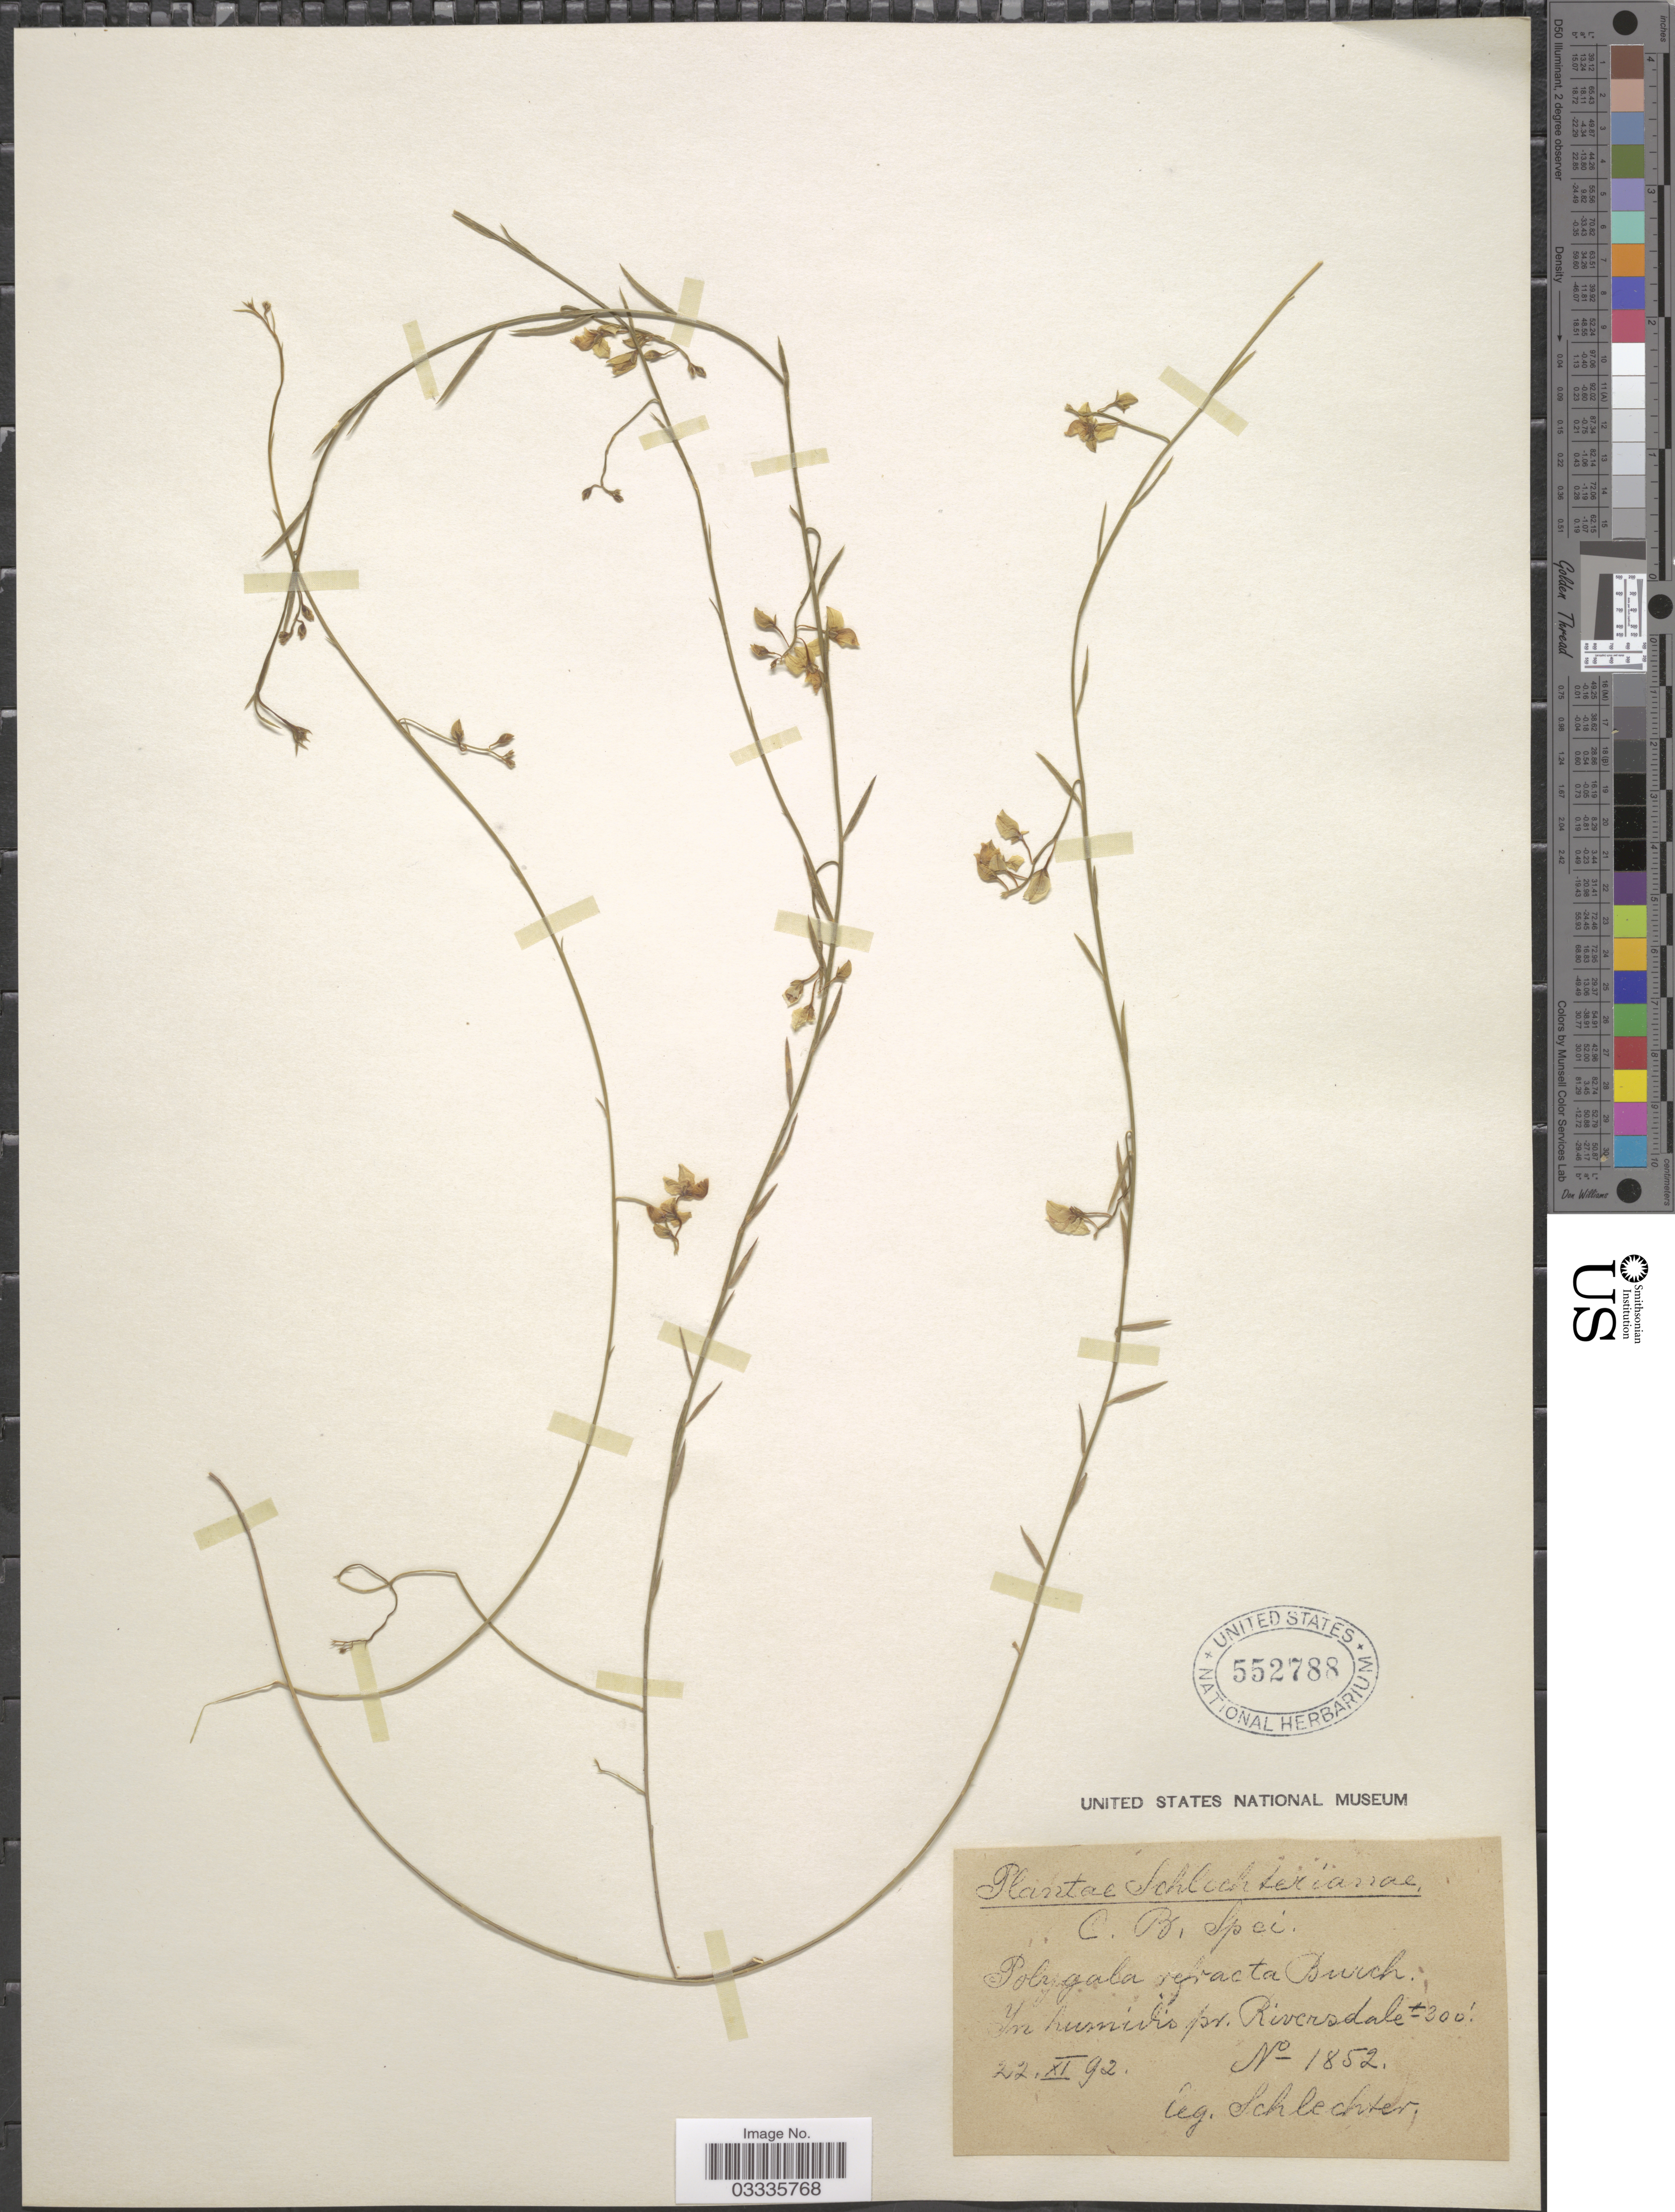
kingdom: Plantae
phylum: Tracheophyta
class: Magnoliopsida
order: Fabales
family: Polygalaceae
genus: Polygala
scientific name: Polygala refracta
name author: DC.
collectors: Schlechter, --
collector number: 1852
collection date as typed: Transcribed d/m/y: 22/11/92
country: South Africa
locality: C. B. Spei. In humidis pr. Riversdale.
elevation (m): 91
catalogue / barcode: US 552788